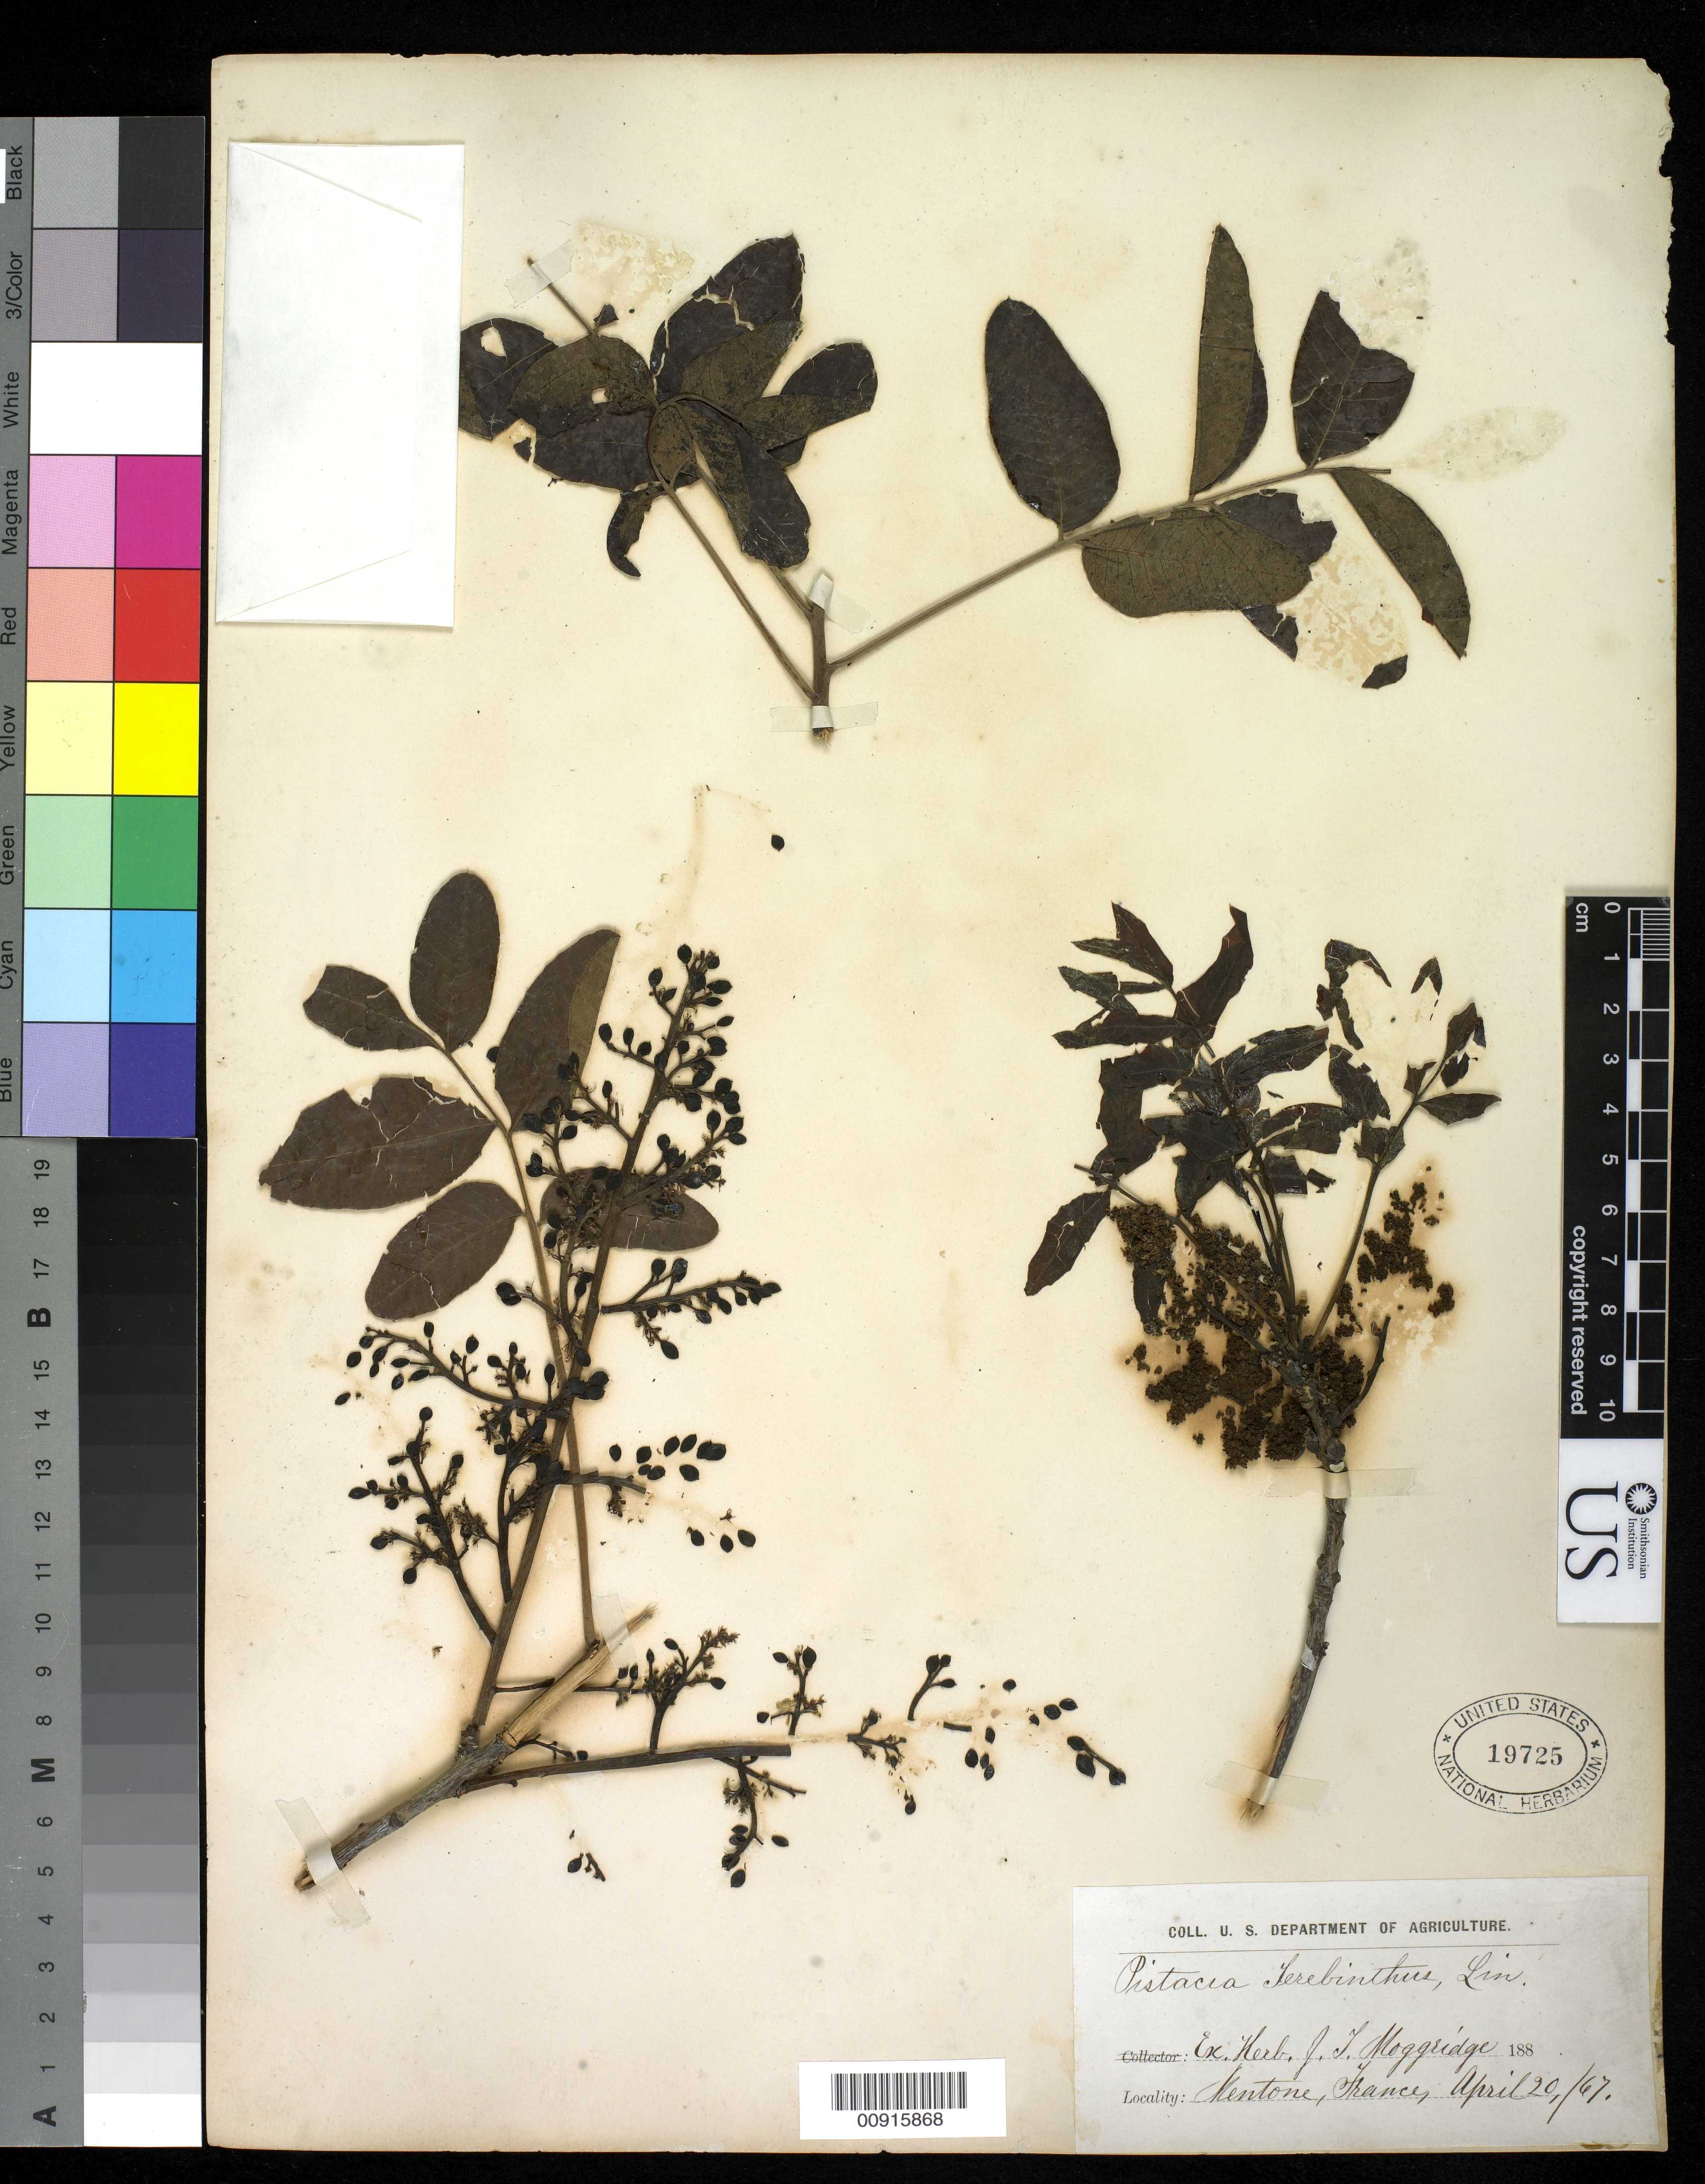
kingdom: Plantae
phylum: Tracheophyta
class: Magnoliopsida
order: Sapindales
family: Anacardiaceae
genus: Pistacia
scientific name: Pistacia terebinthus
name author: L.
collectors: J. T. Moggridge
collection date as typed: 20 Apr 1867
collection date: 1867-04-20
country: France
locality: kentone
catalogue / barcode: US 19725